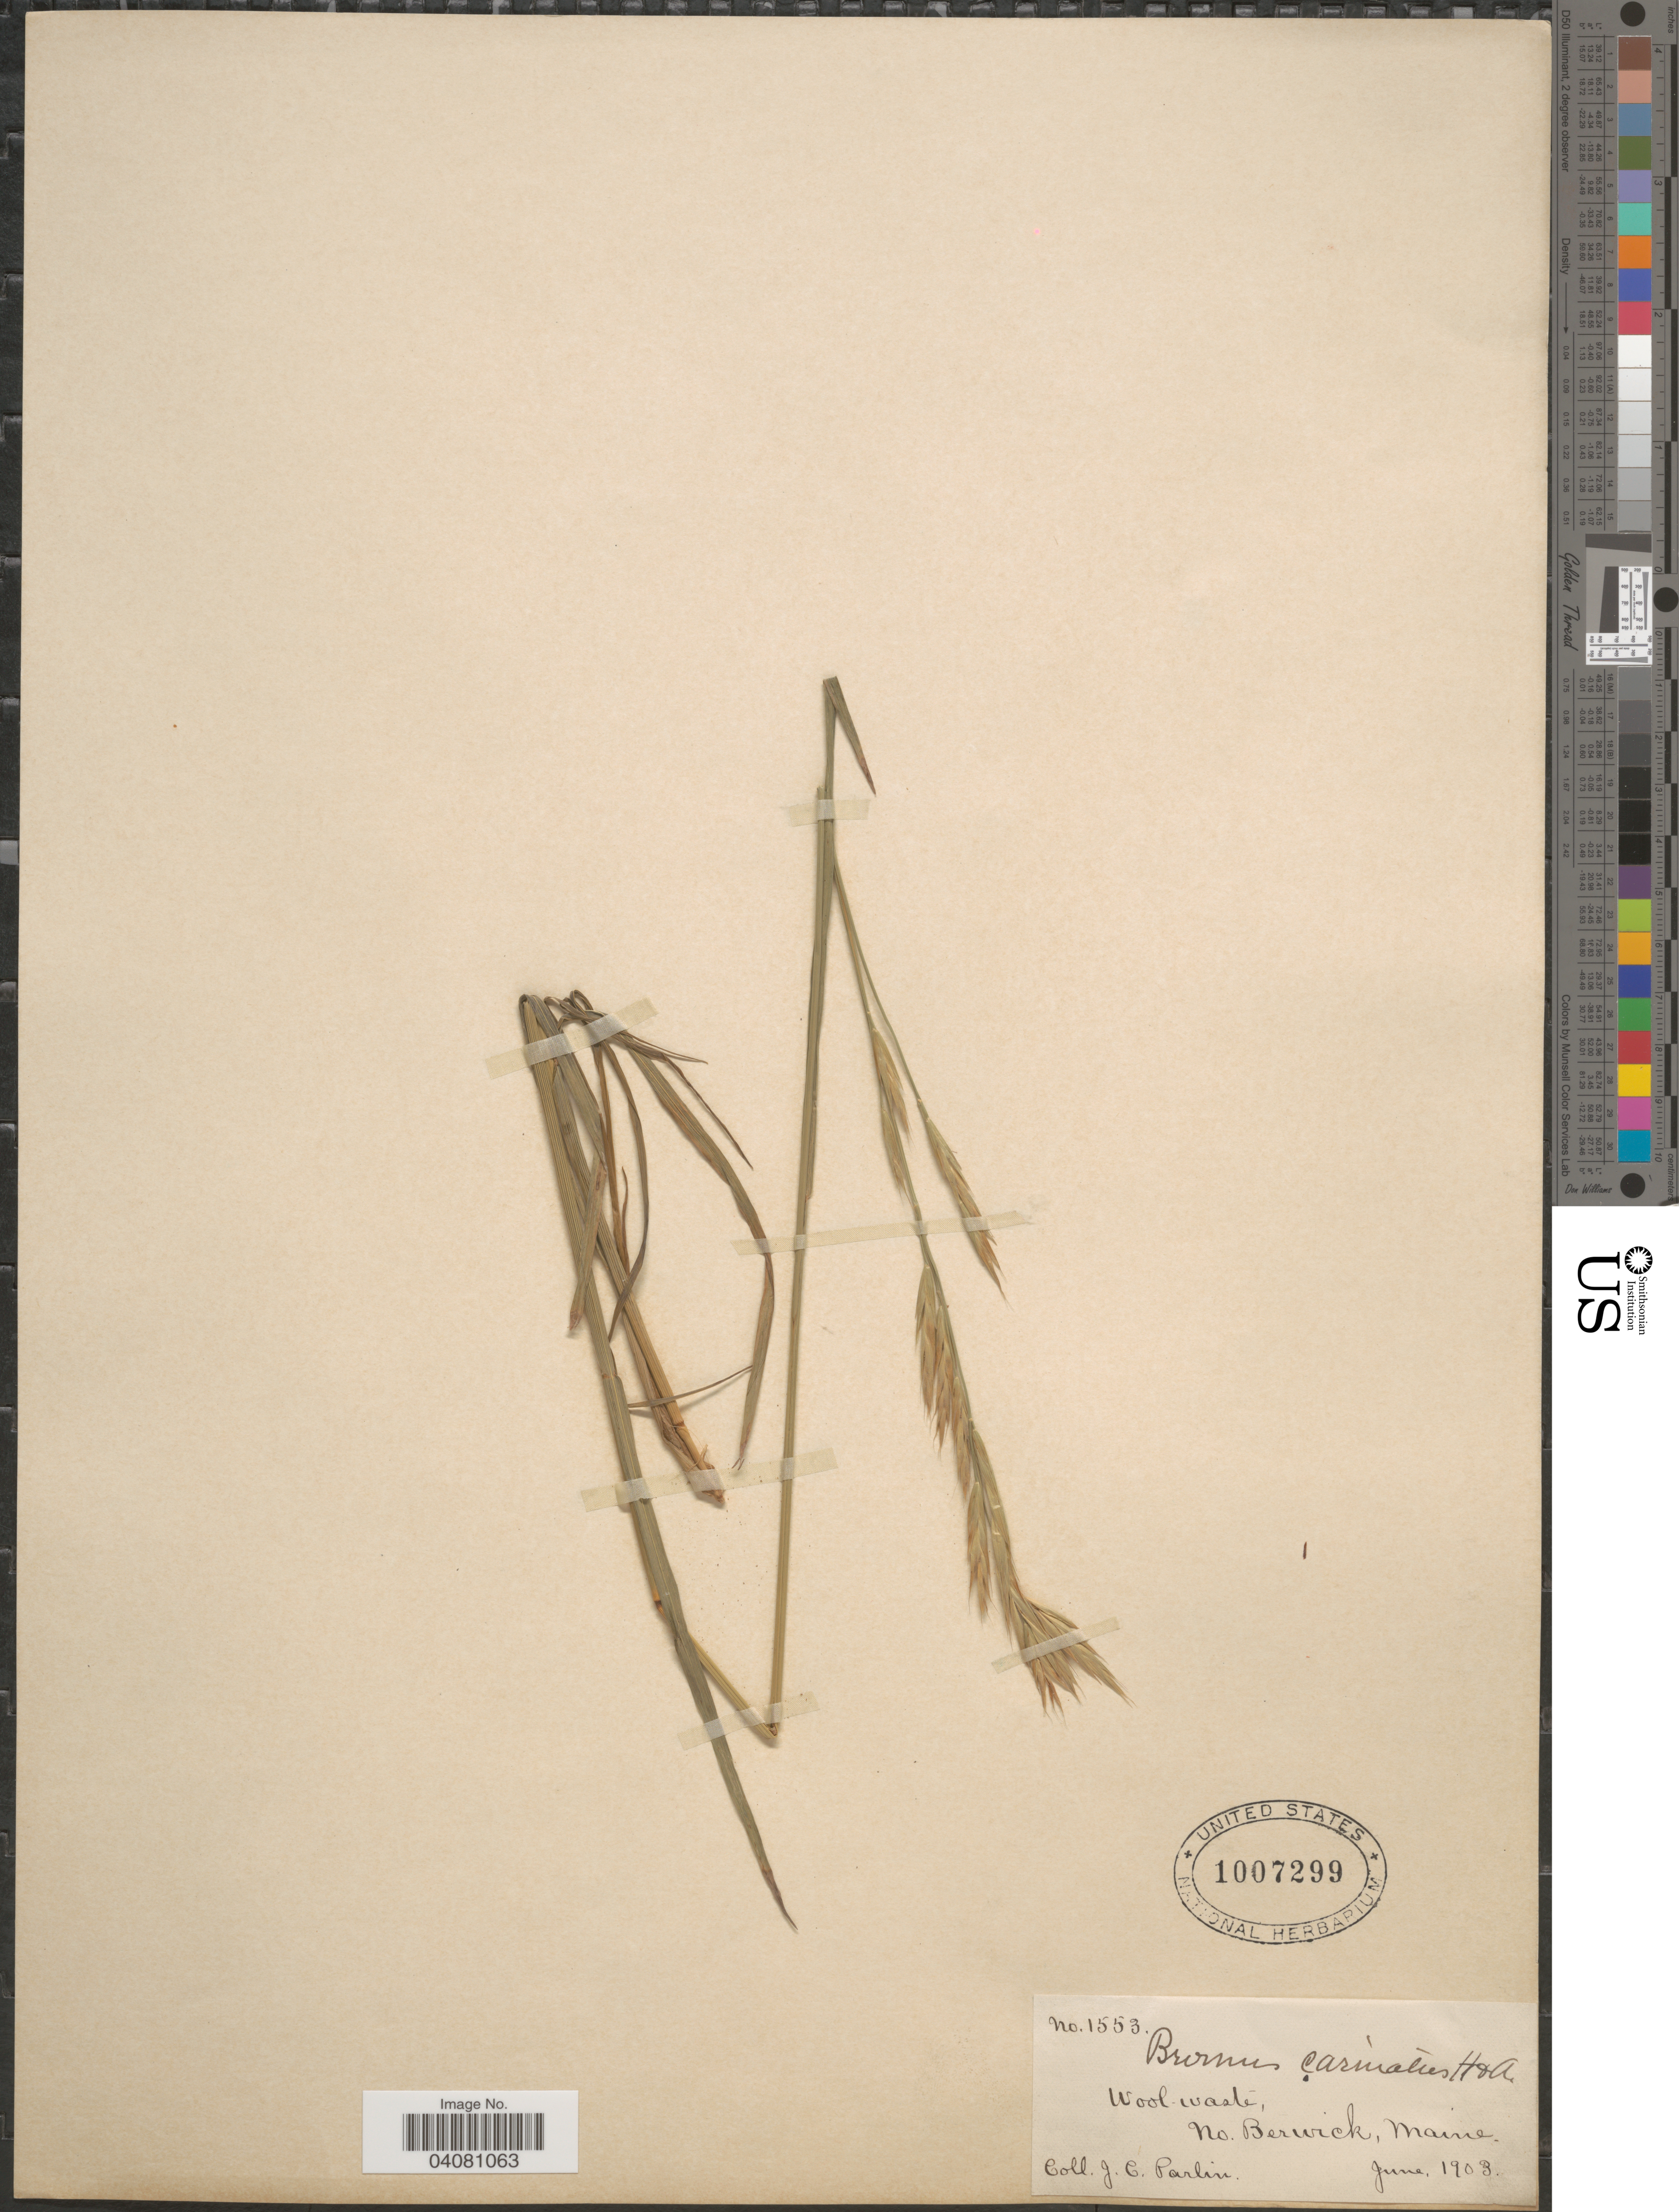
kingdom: Plantae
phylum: Tracheophyta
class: Liliopsida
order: Poales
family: Poaceae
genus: Bromus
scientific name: Bromus carinatus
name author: Hook. & Arn.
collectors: J. Parlin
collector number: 1553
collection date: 1903-06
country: United States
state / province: Maine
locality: No. Berwick.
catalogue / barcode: US 1007299